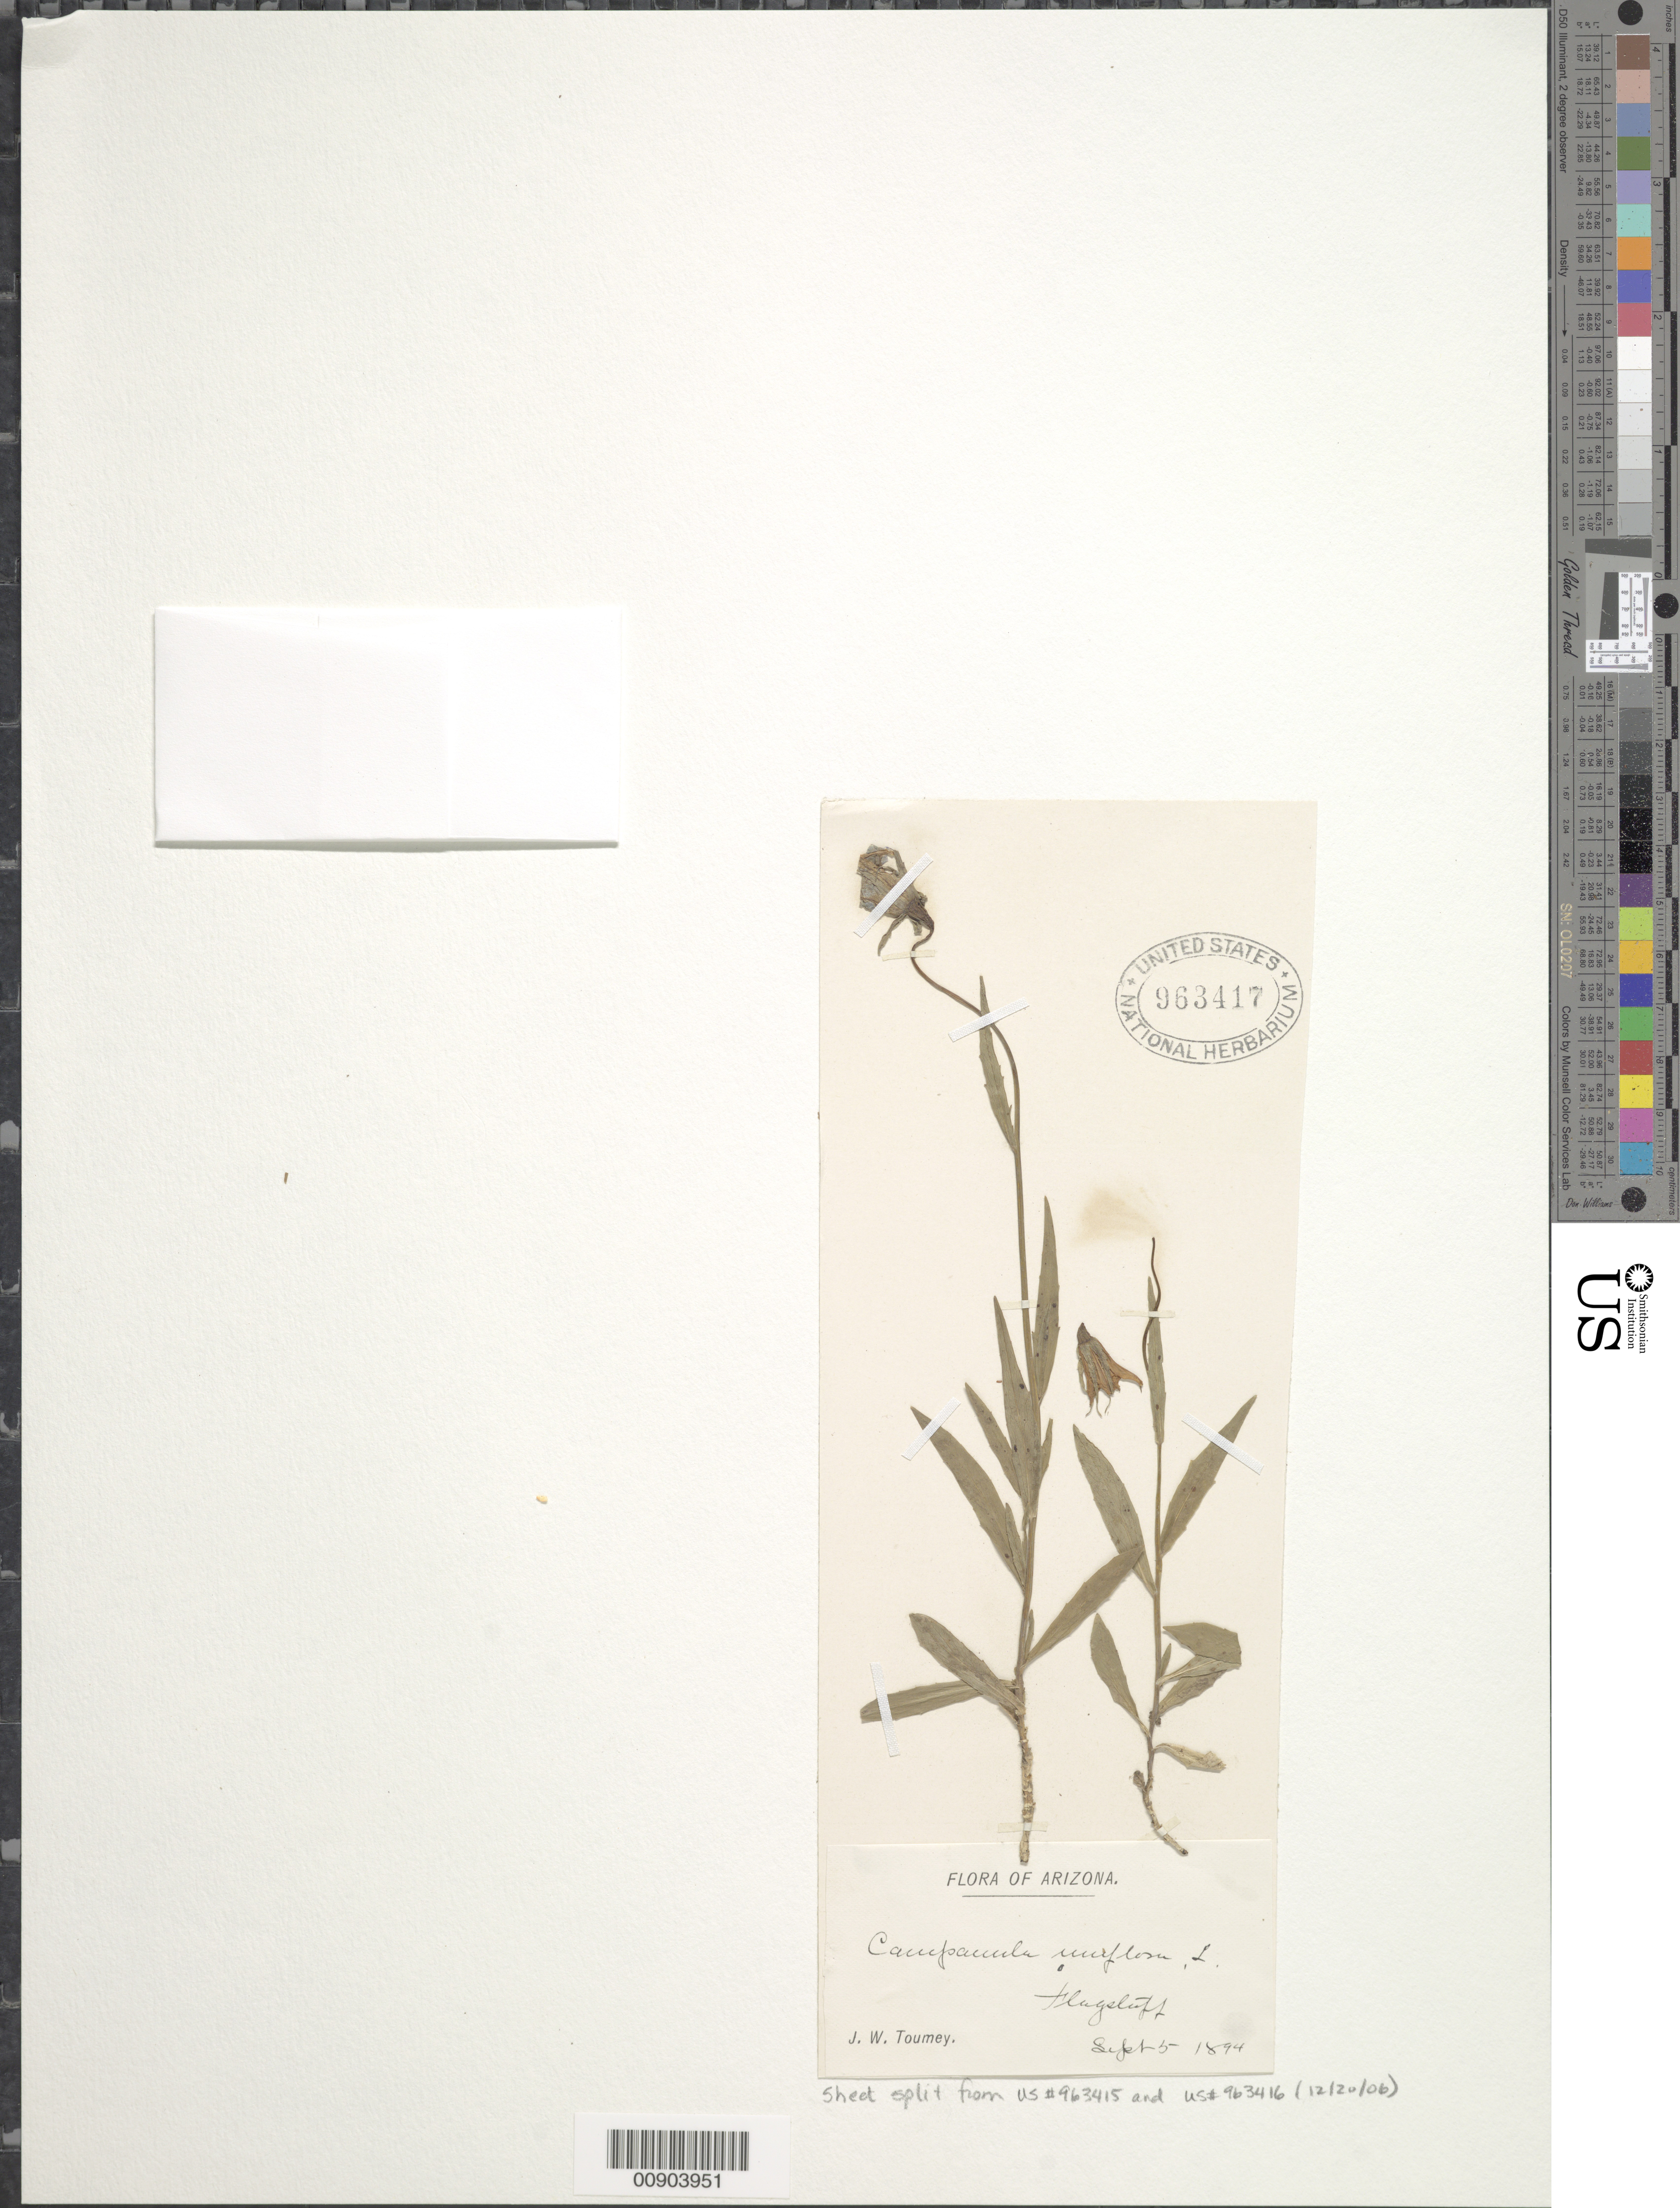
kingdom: Plantae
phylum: Tracheophyta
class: Magnoliopsida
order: Asterales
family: Campanulaceae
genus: Campanula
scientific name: Campanula uniflora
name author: L.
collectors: J. W. Toumey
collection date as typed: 05 Sep 1894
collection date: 1894-09-05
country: United States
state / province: Arizona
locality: Flagstaff.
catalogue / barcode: US 963417